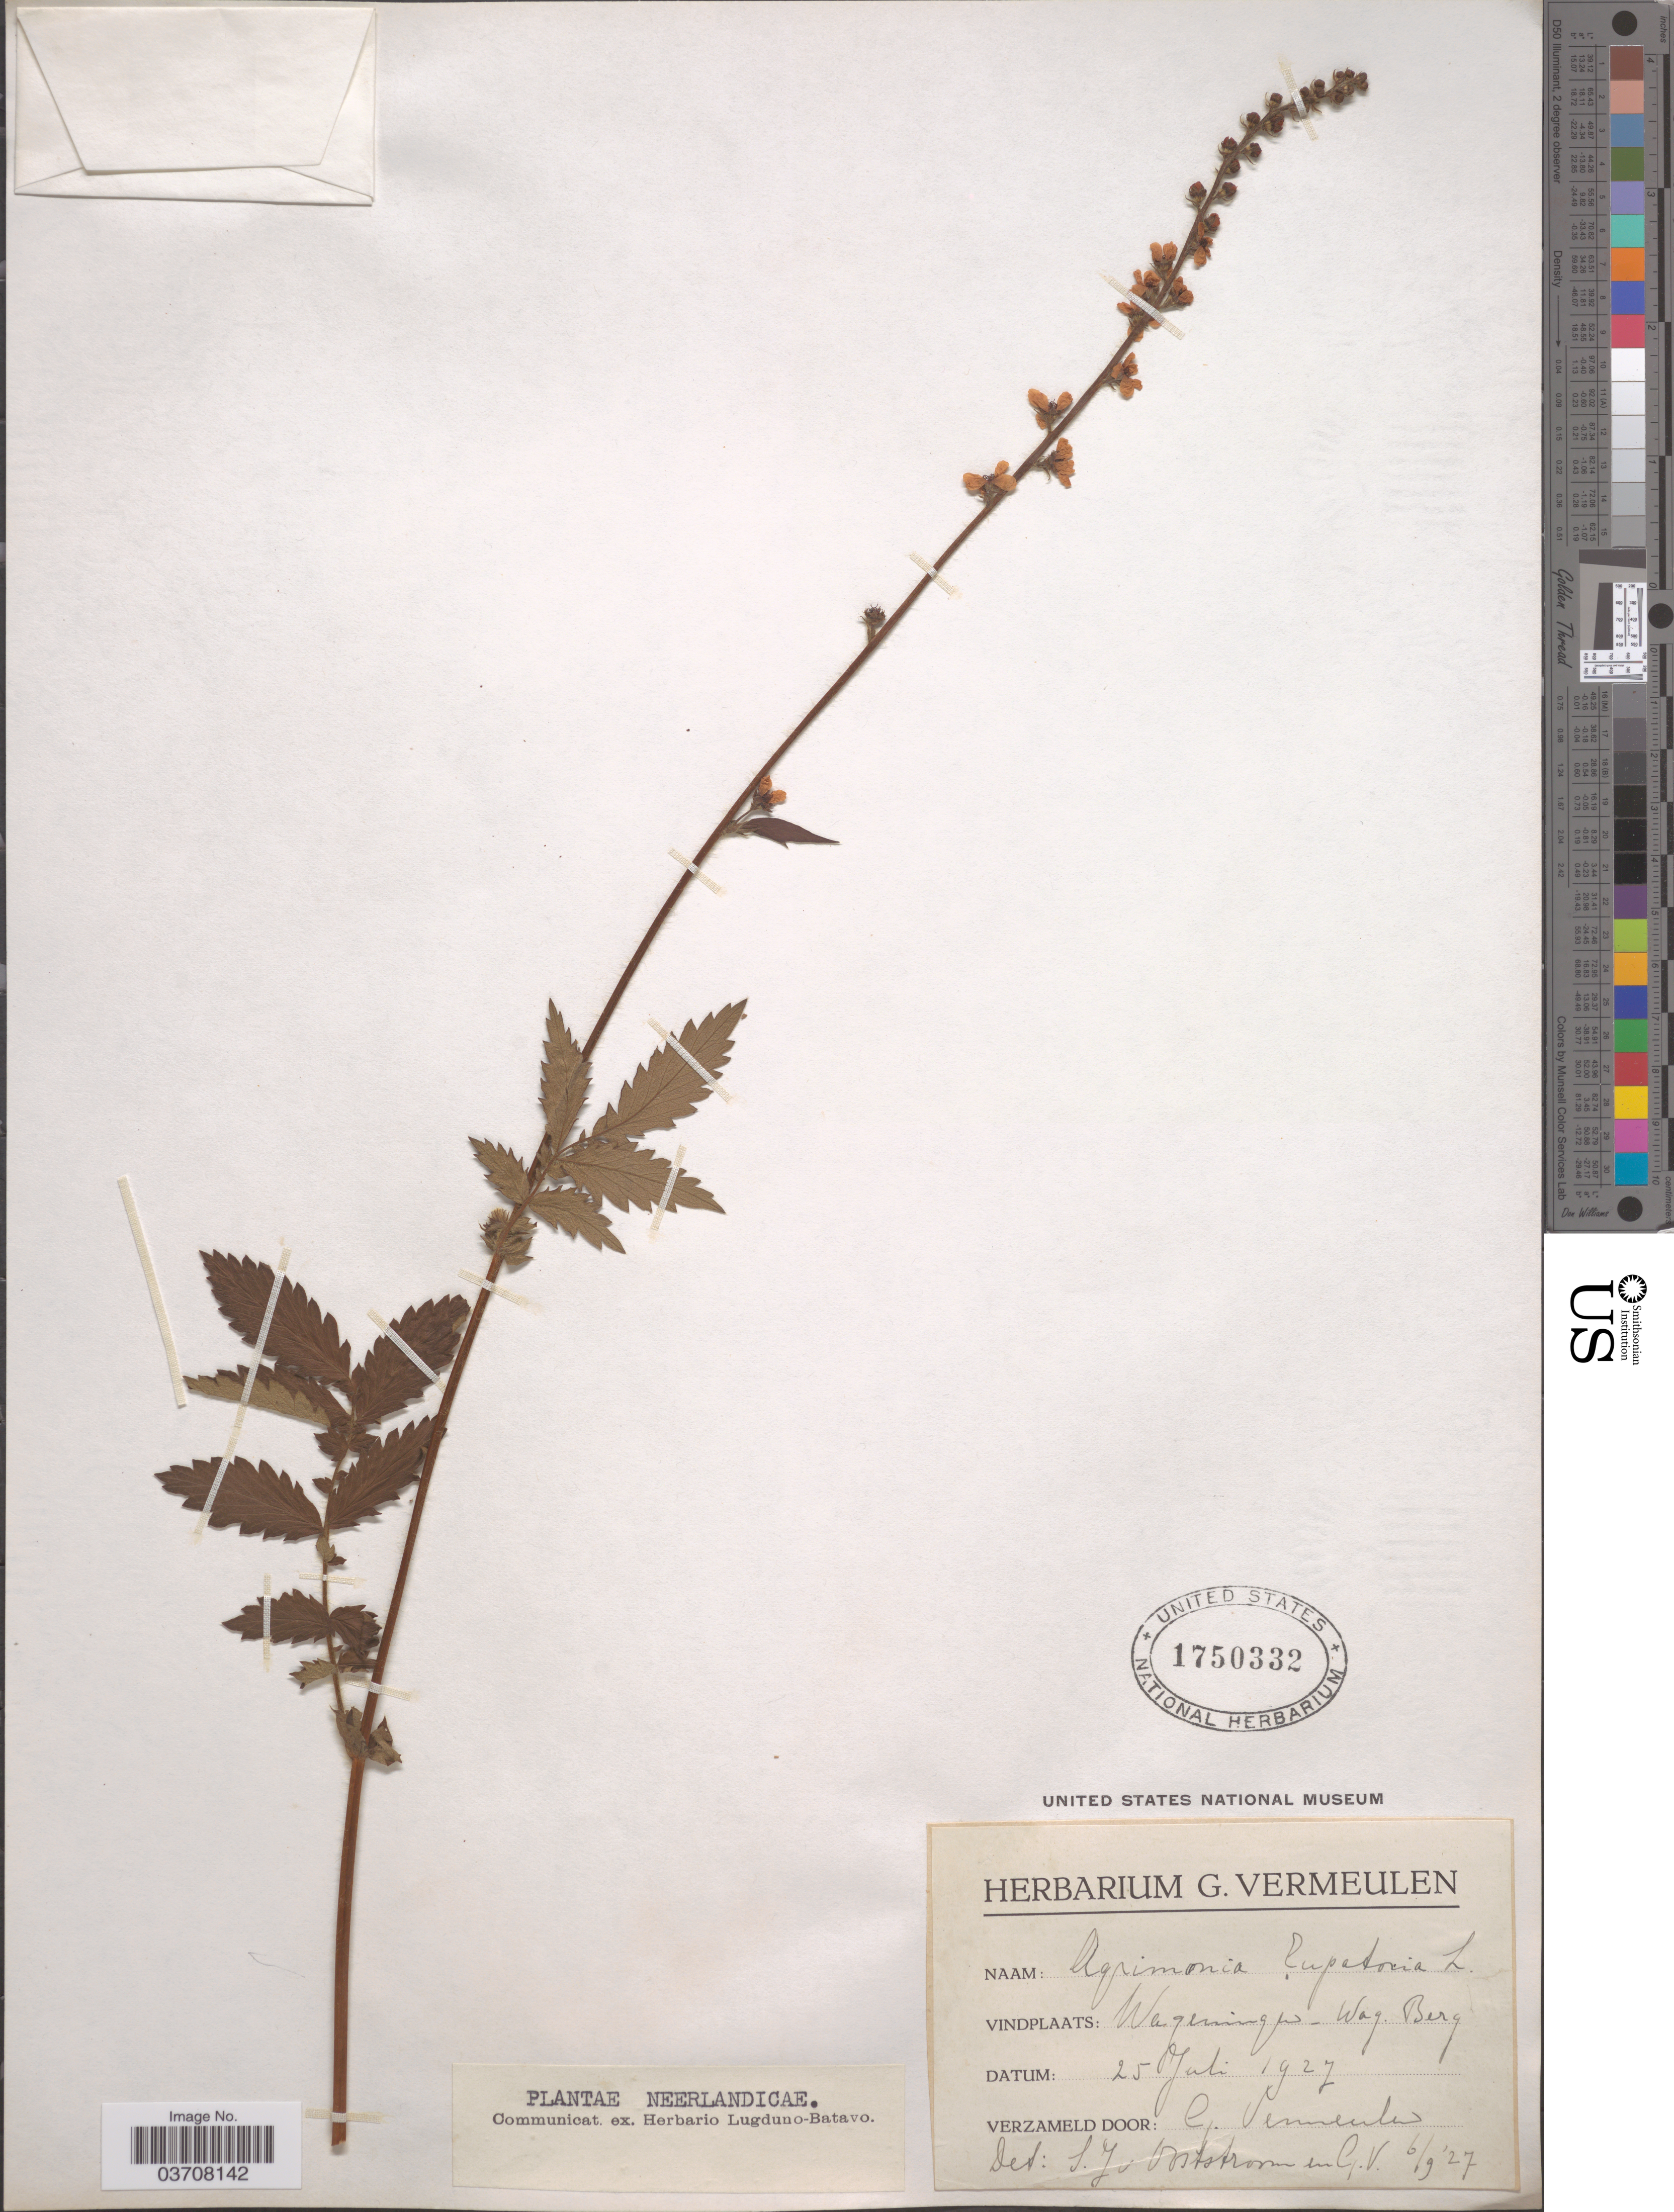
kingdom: Plantae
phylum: Tracheophyta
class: Magnoliopsida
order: Rosales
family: Rosaceae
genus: Agrimonia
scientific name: Agrimonia eupatoria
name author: L.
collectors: G. Vermeulen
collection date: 1927-07-25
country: Netherlands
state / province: Gelderland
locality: Wageningen - Wag. Berg.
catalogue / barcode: US 1750332